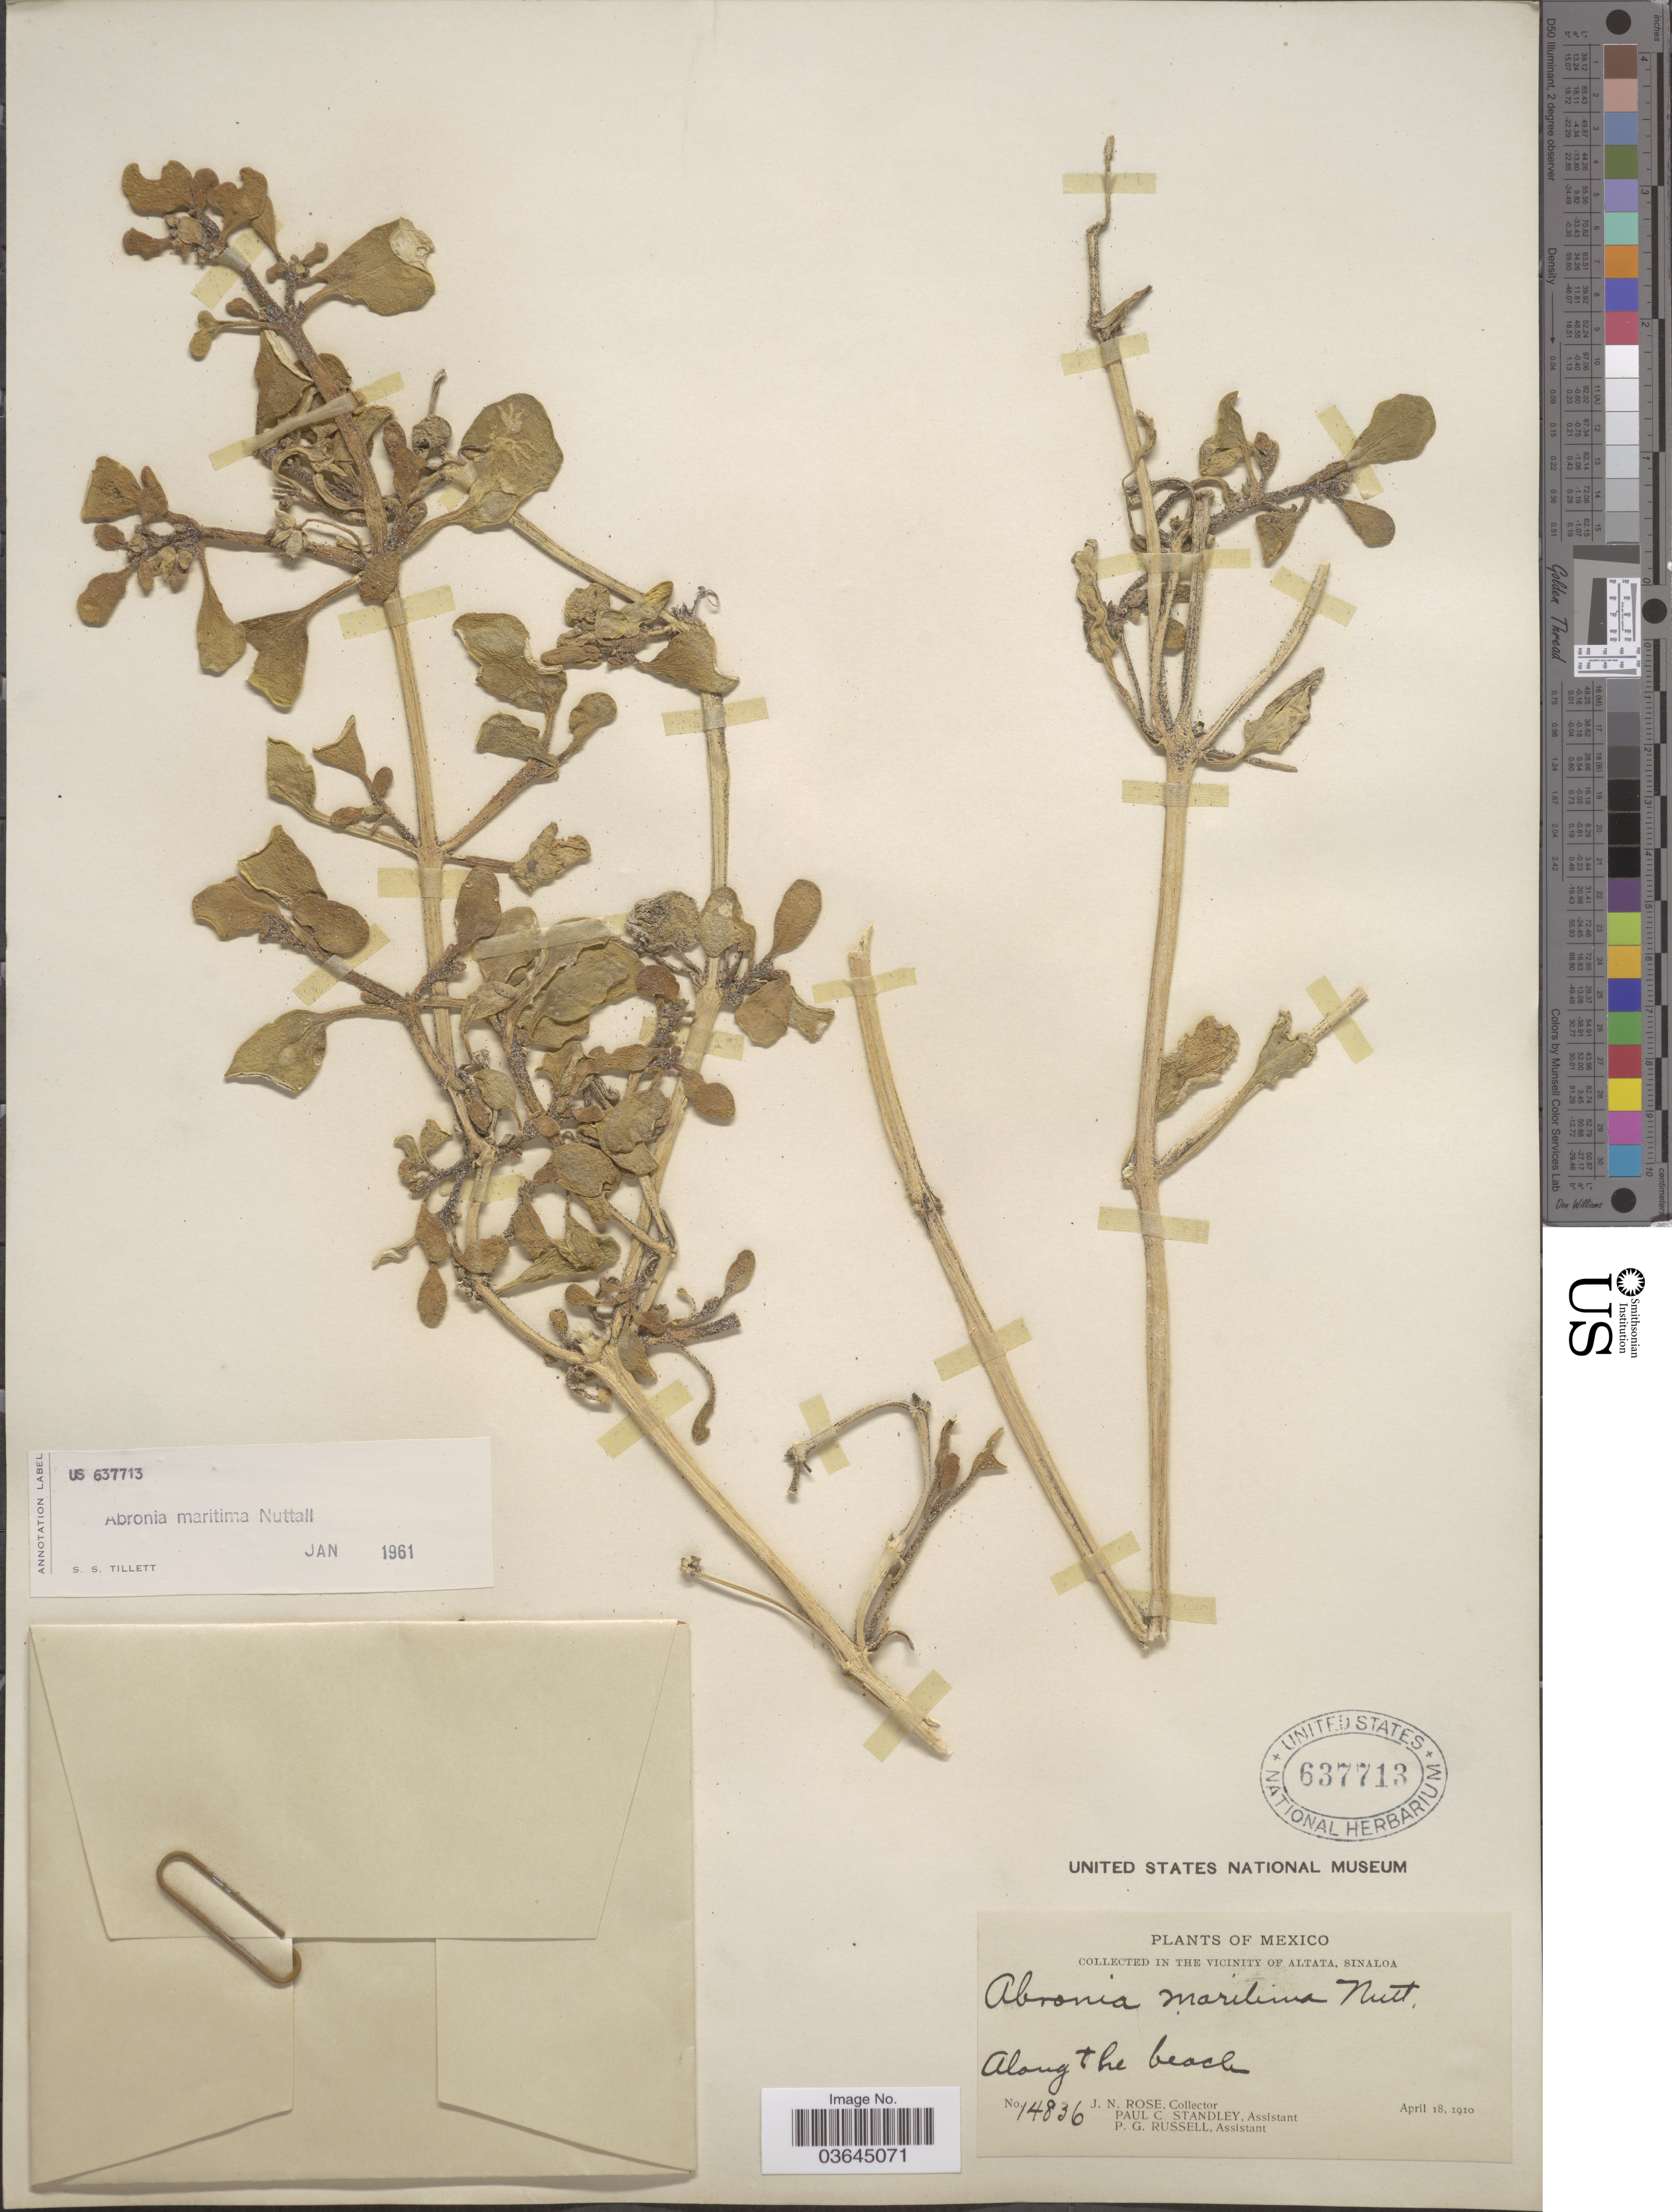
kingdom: Plantae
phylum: Tracheophyta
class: Magnoliopsida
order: Caryophyllales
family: Nyctaginaceae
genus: Abronia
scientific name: Abronia maritima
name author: Nutt. ex S. Watson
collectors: J. N. Rose, P. C. Standley & P. G. Russell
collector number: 14836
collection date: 1910-04-18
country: Mexico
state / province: Sinaloa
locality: In the vicinity of Altata. Along the beach.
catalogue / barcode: US 637713